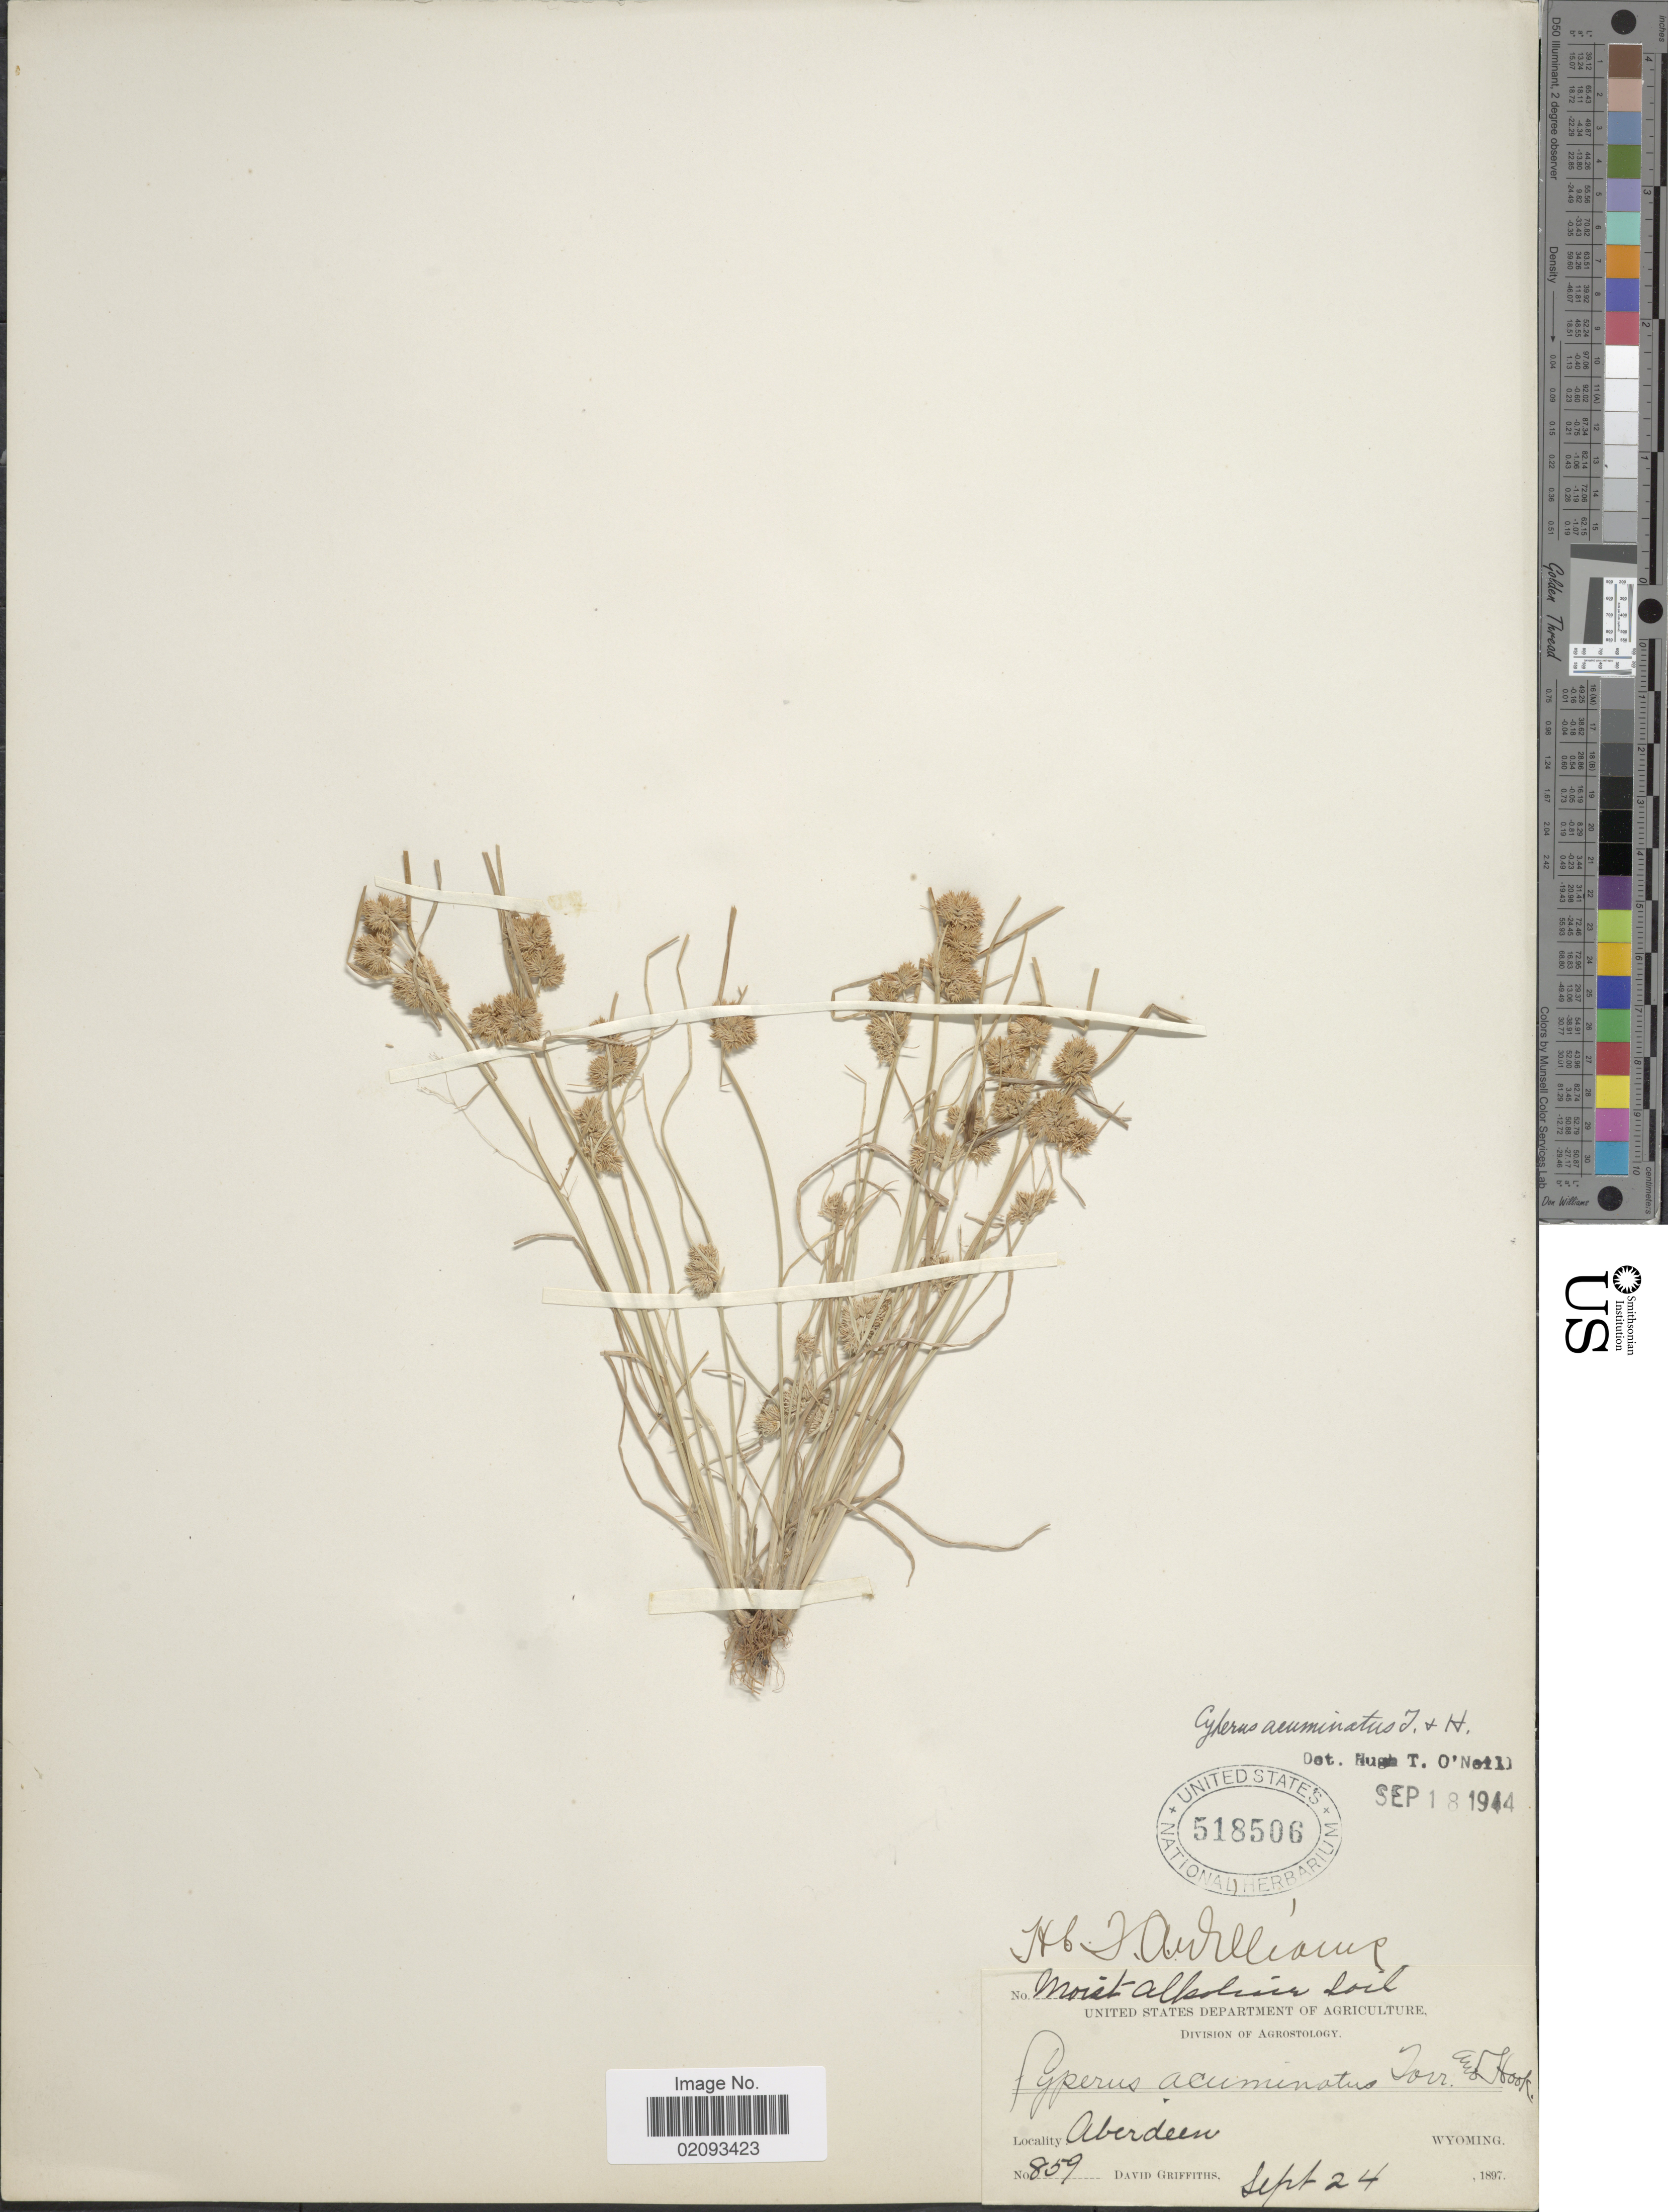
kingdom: Plantae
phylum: Tracheophyta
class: Liliopsida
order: Poales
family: Cyperaceae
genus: Cyperus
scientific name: Cyperus acuminatus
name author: Torr. & Hook.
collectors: D. Griffiths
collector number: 859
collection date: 1897-09-24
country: United States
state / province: Wyoming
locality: Aberdeen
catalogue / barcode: US 518506